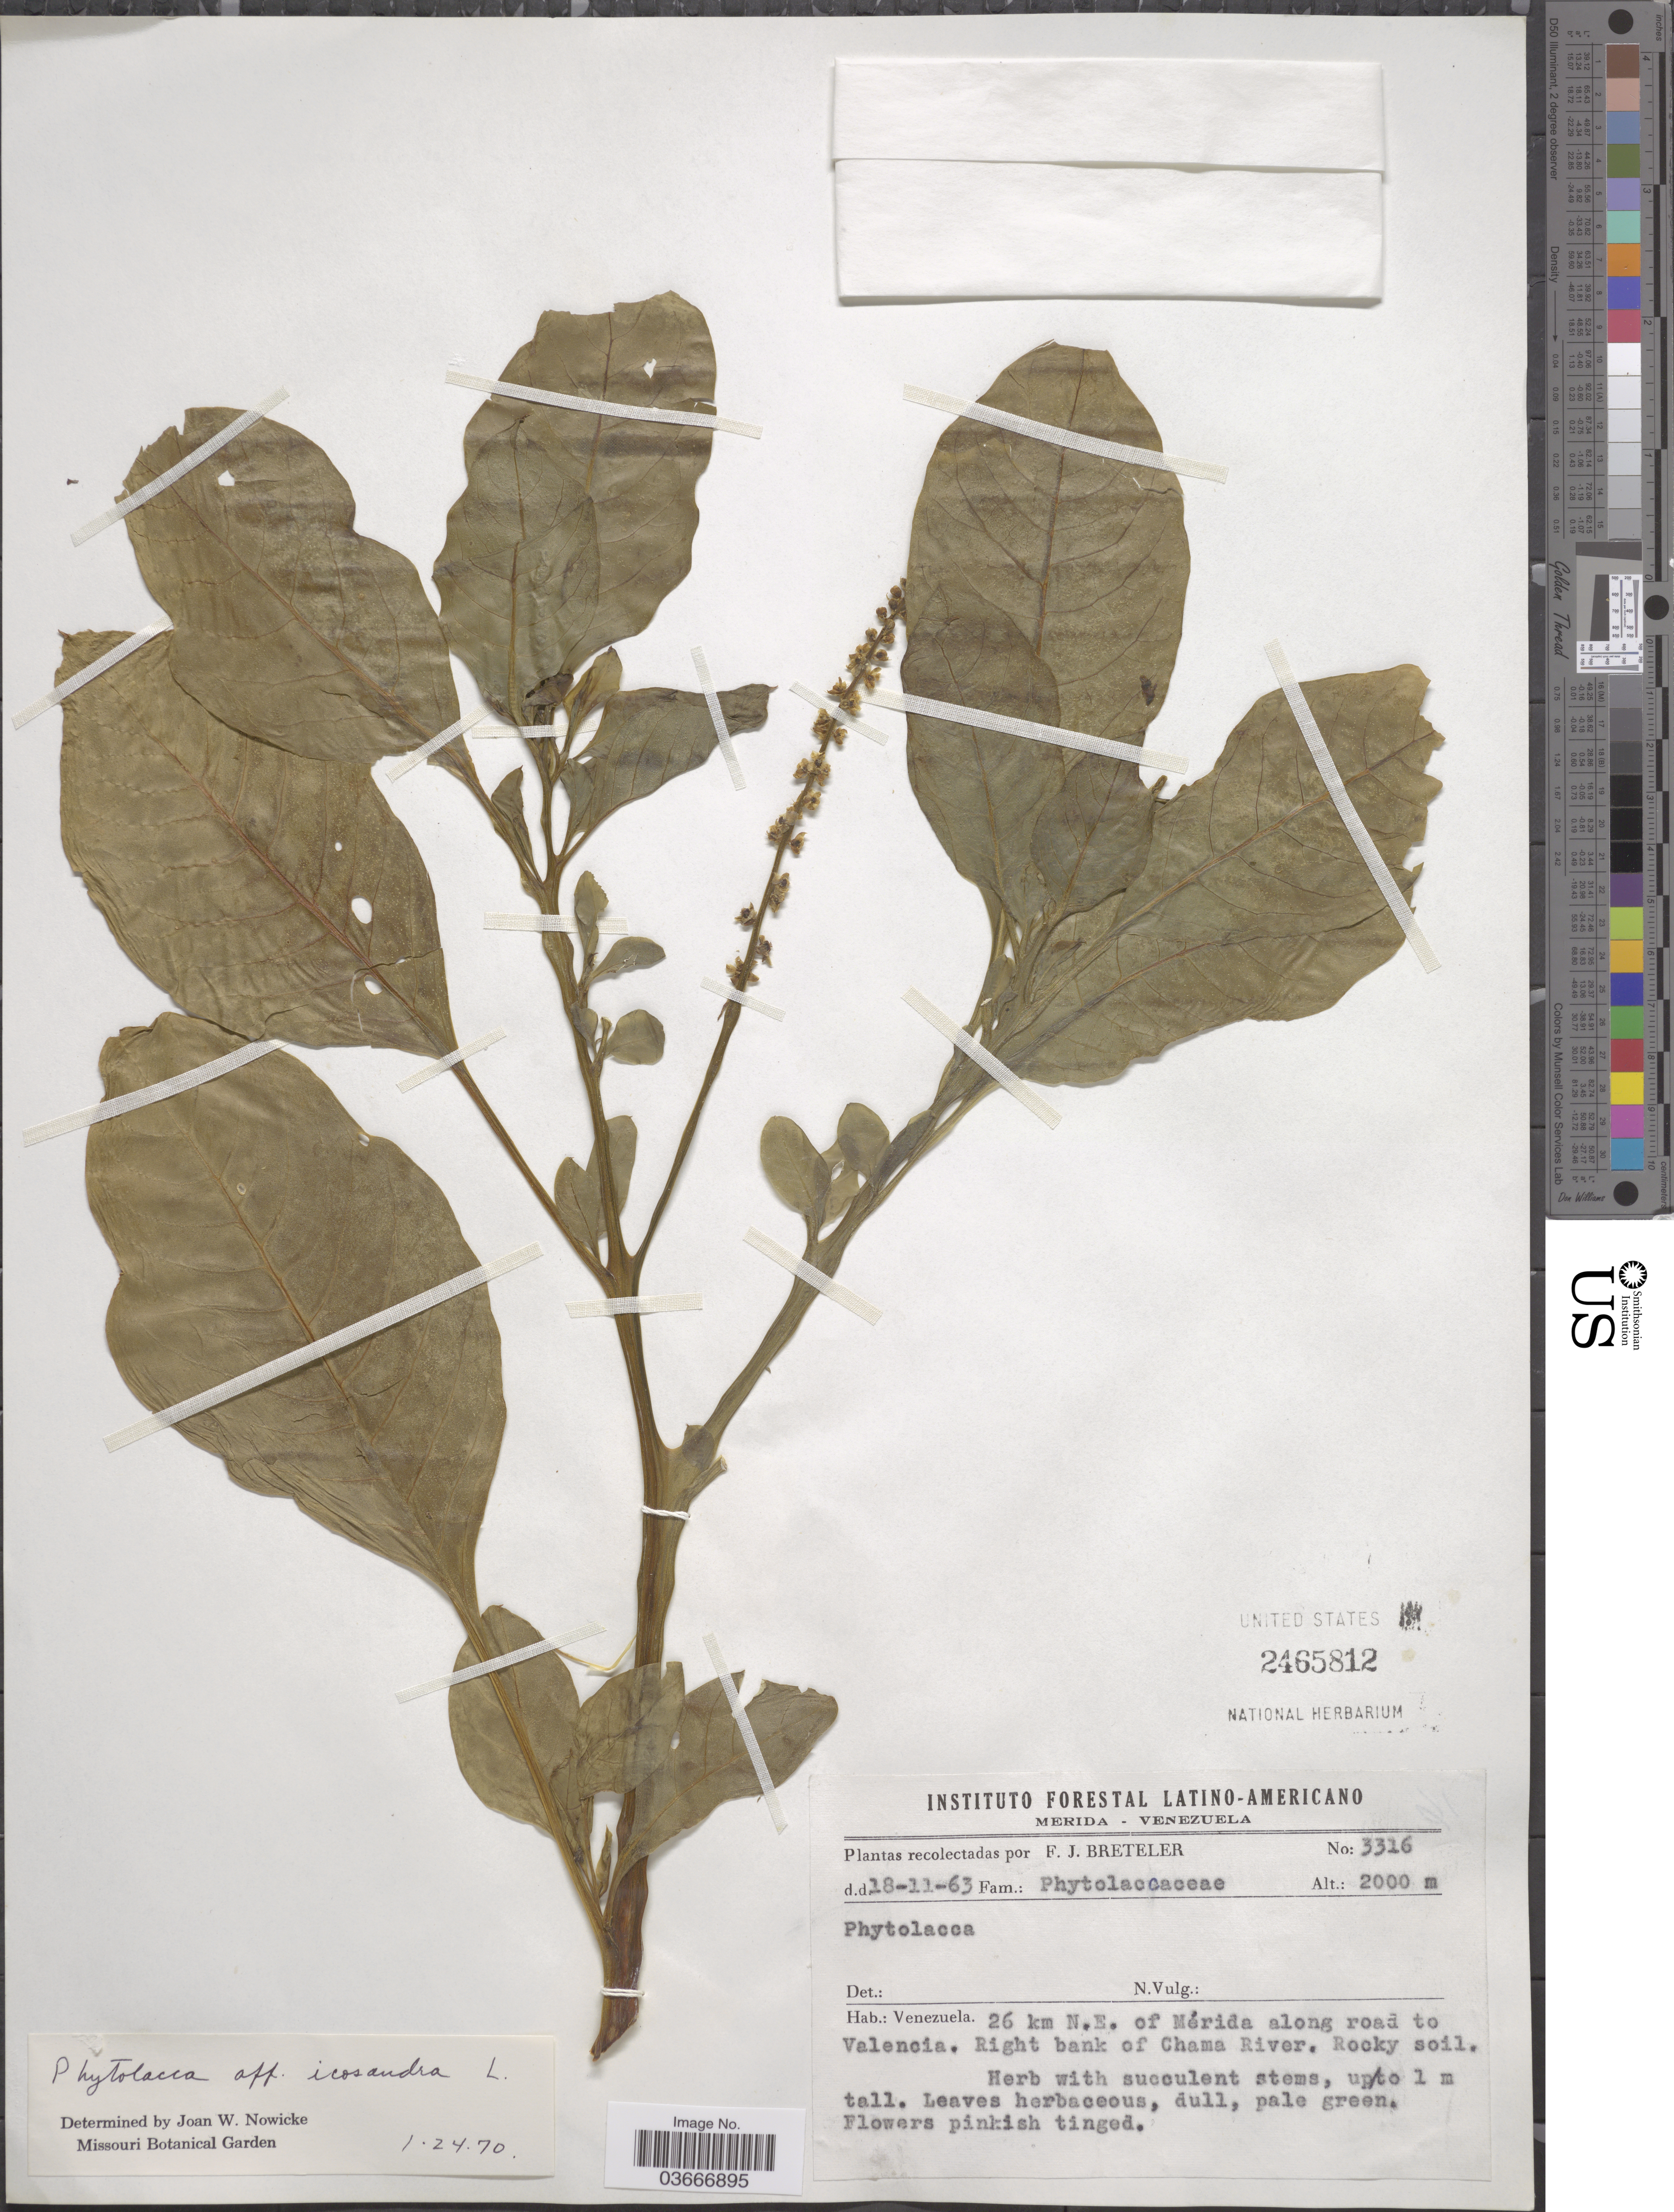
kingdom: Plantae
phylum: Tracheophyta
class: Magnoliopsida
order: Caryophyllales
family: Phytolaccaceae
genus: Phytolacca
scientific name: Phytolacca icosandra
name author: L.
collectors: F. J. Breteler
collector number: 3316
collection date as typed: Transcribed d/m/y: 18/11/63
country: Venezuela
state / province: Mérida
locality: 26 km N.E. of Mérida along road to Valencia. Right bank of Chama River.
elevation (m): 2000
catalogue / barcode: US 2465812